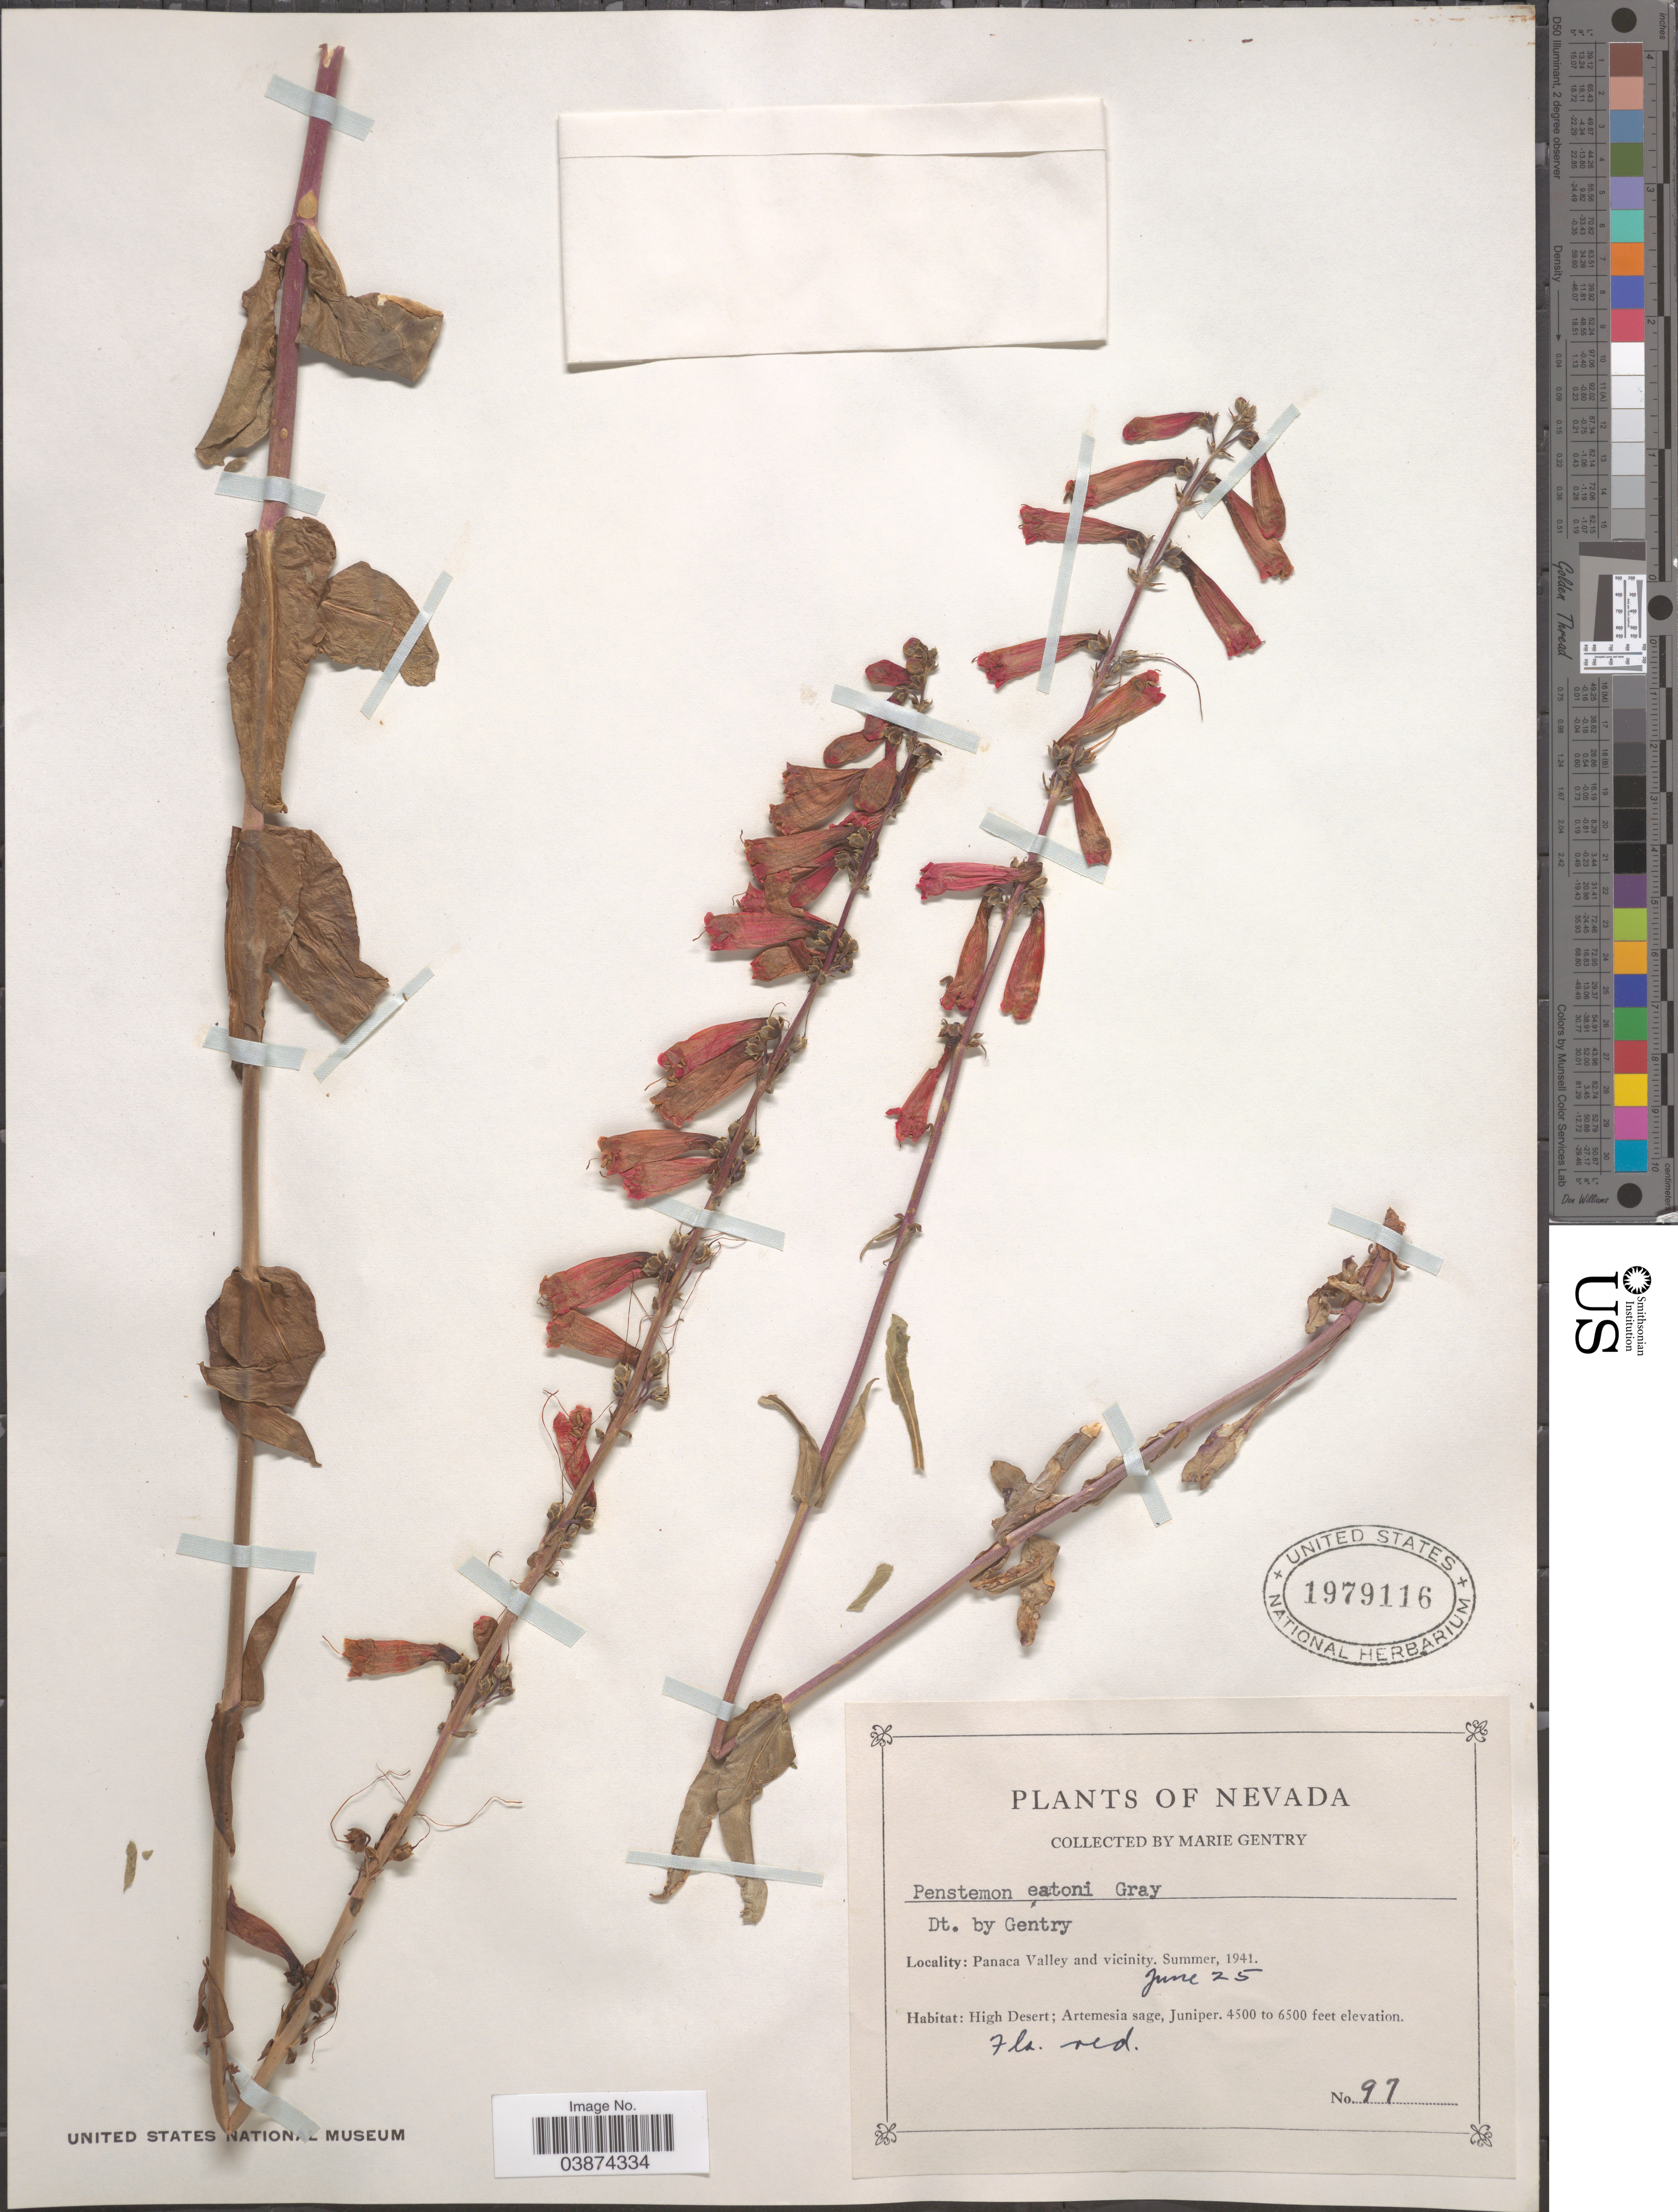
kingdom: Plantae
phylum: Tracheophyta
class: Magnoliopsida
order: Lamiales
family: Plantaginaceae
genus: Penstemon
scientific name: Penstemon eatonii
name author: A. Gray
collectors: M. Gentry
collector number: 97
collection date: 1941-06-25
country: United States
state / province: Nevada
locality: Panaca Valley and vicinity.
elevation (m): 1372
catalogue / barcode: US 1979116